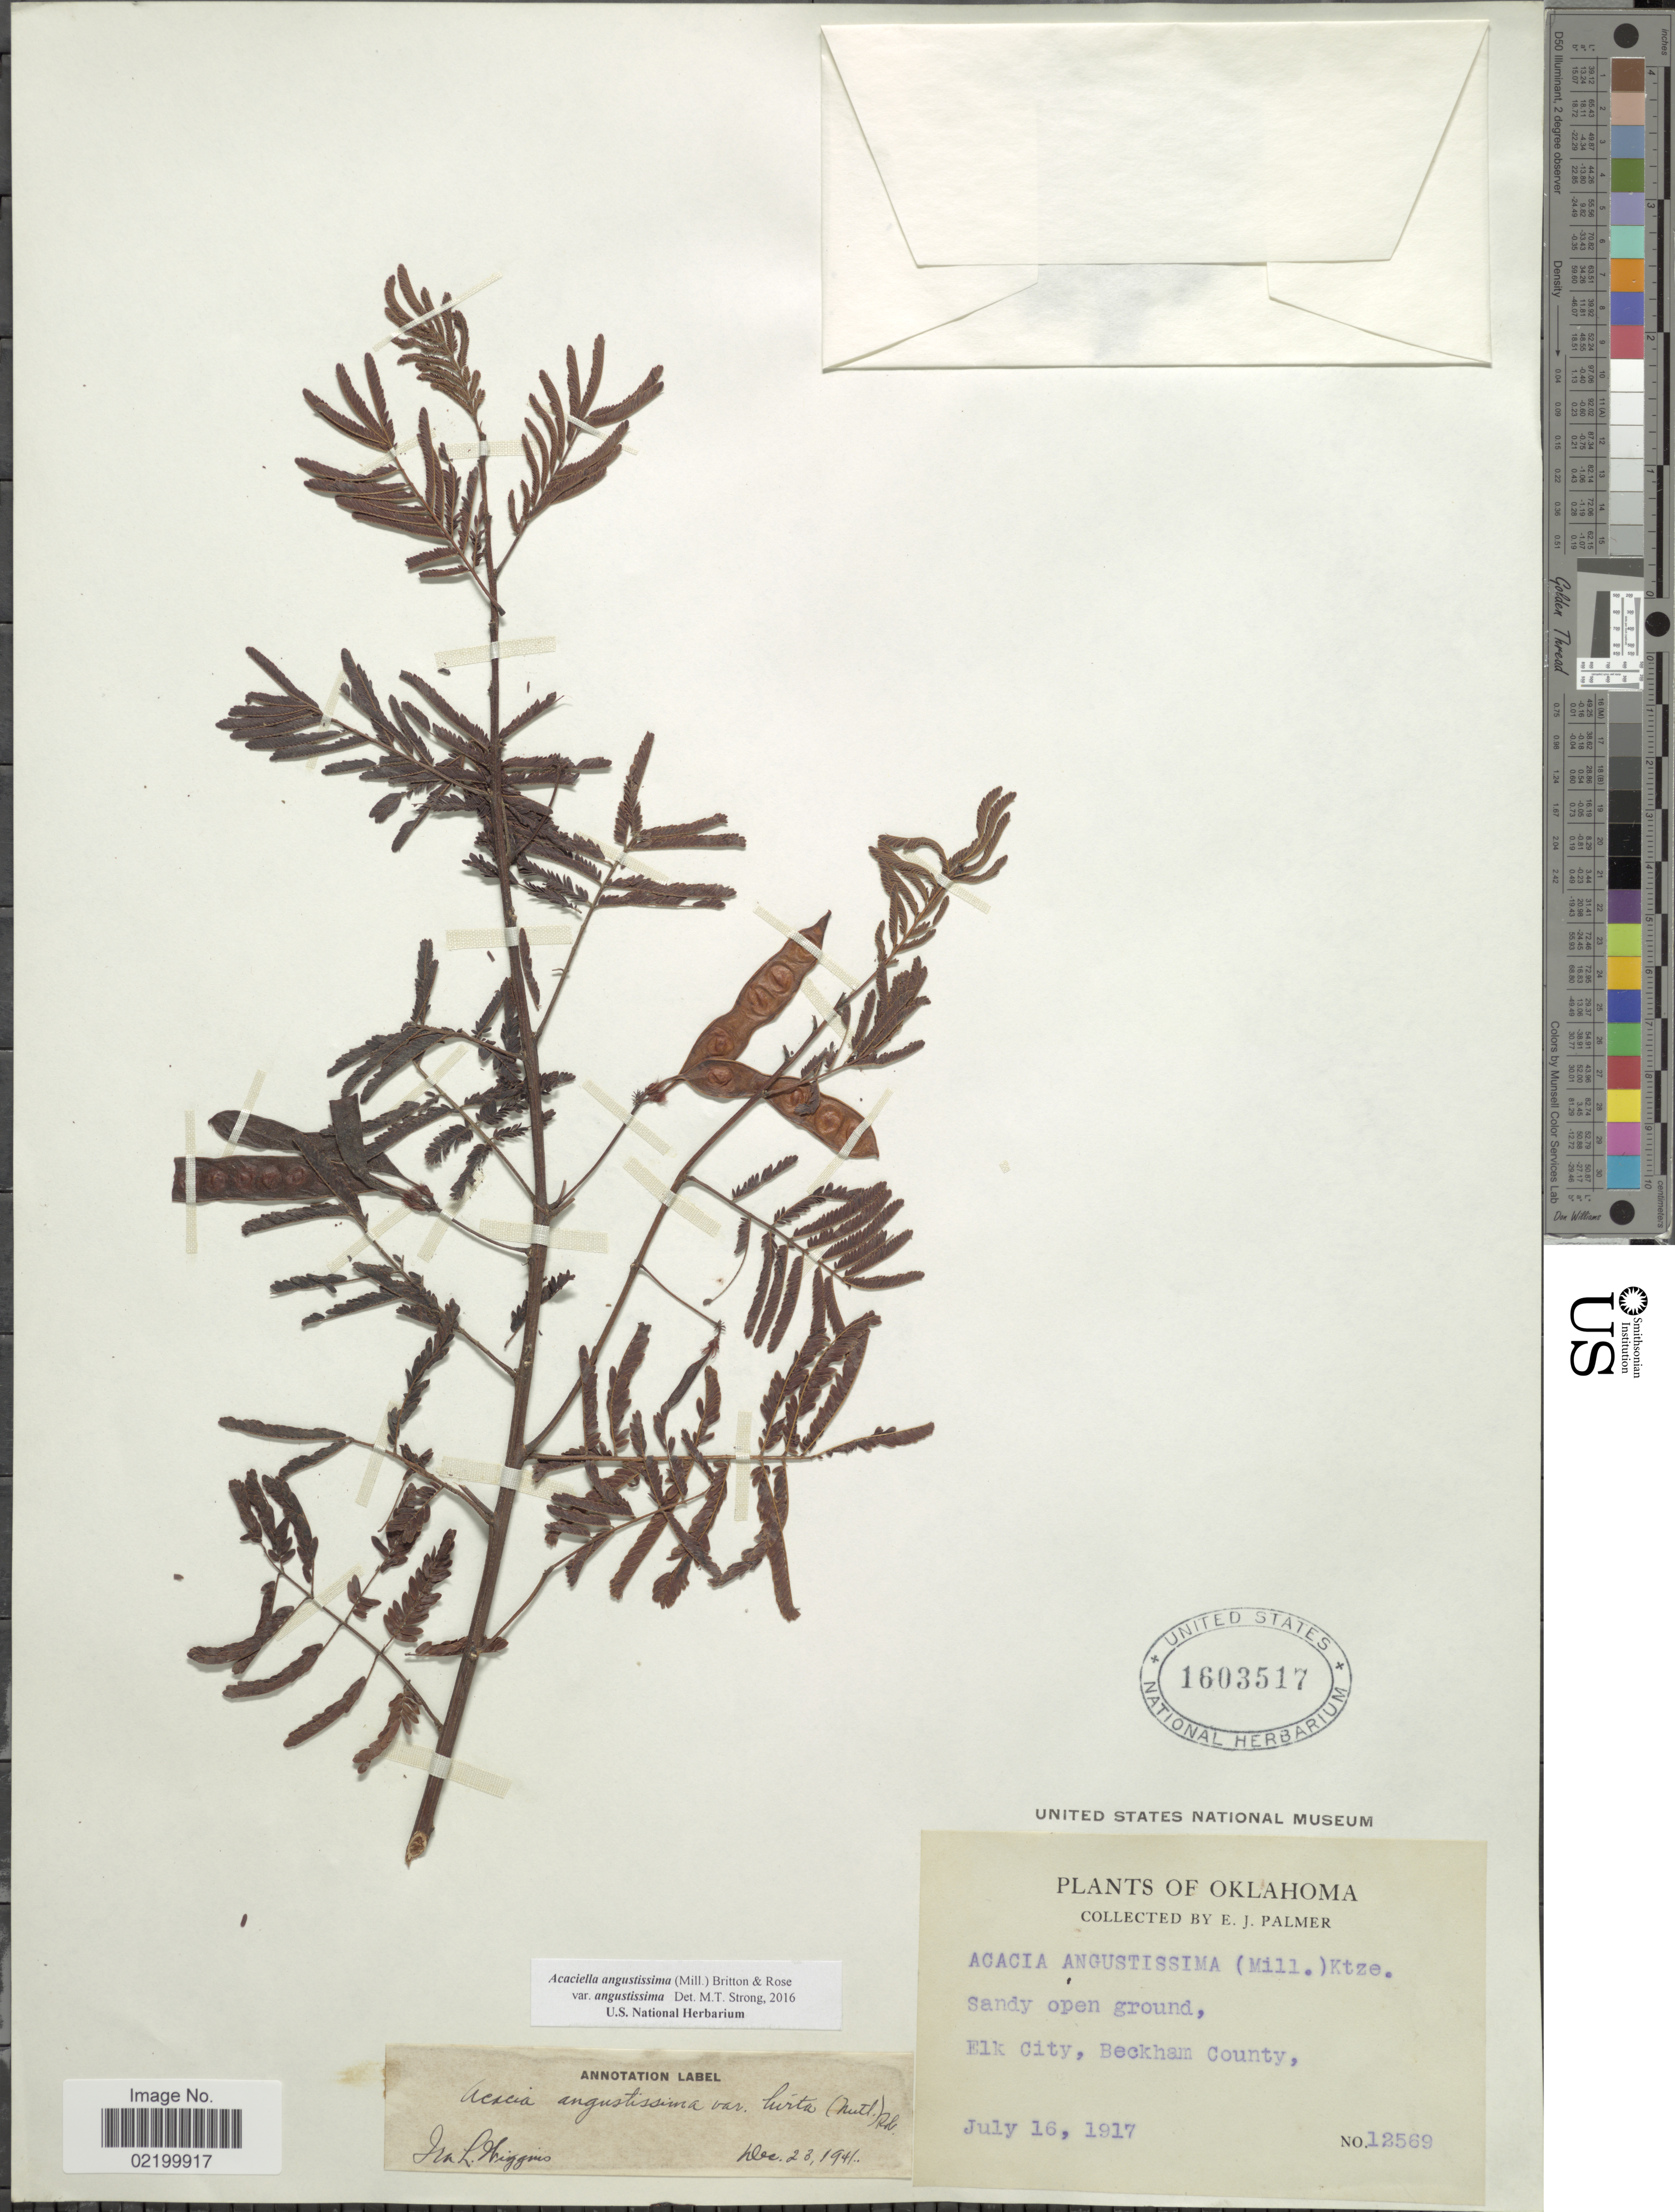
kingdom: Plantae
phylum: Tracheophyta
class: Magnoliopsida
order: Fabales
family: Fabaceae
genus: Acaciella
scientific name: Acaciella angustissima var. angustissima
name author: (Mill.) Britton & Rose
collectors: E. J. Palmer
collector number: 12569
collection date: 1917-07-16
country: United States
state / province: Oklahoma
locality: Elk City, Beckam County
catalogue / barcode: US 1603517